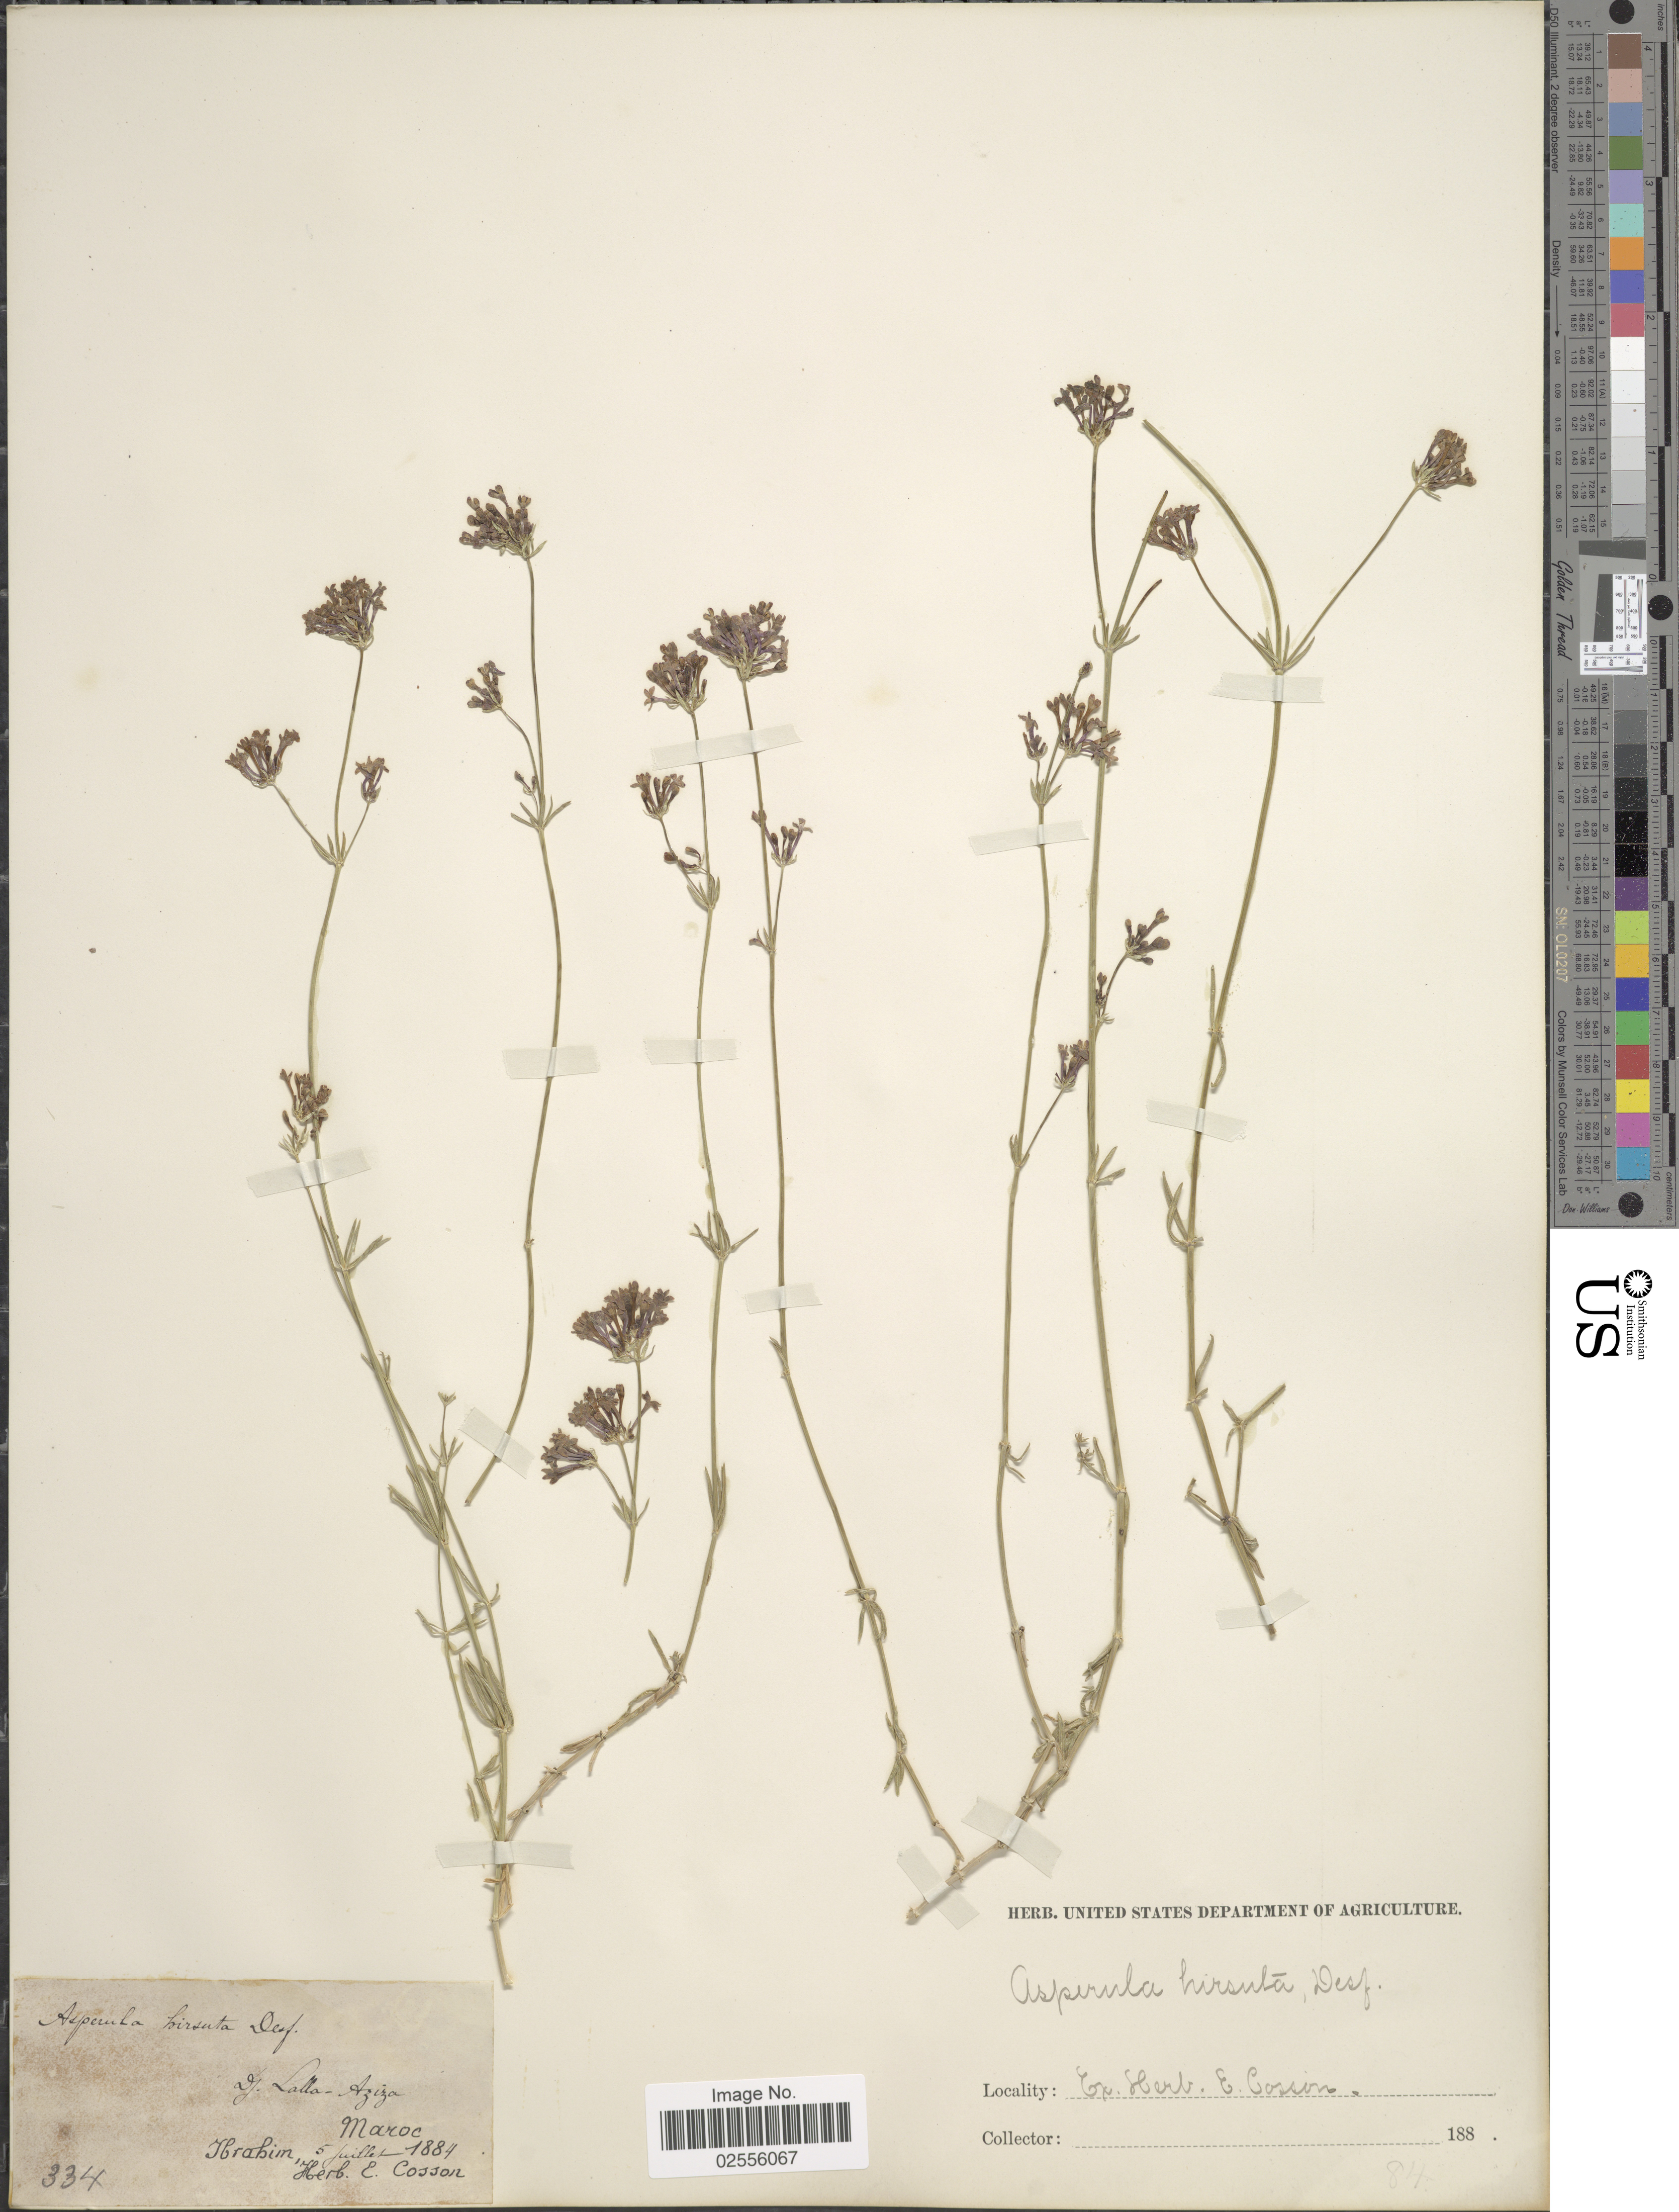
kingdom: Plantae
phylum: Tracheophyta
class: Magnoliopsida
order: Gentianales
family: Rubiaceae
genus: Asperula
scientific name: Asperula hirsuta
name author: Desf.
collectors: -. Ibrahim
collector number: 334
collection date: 1884-07-05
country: Morocco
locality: Dj. Lalla-Aziza, Maroc.